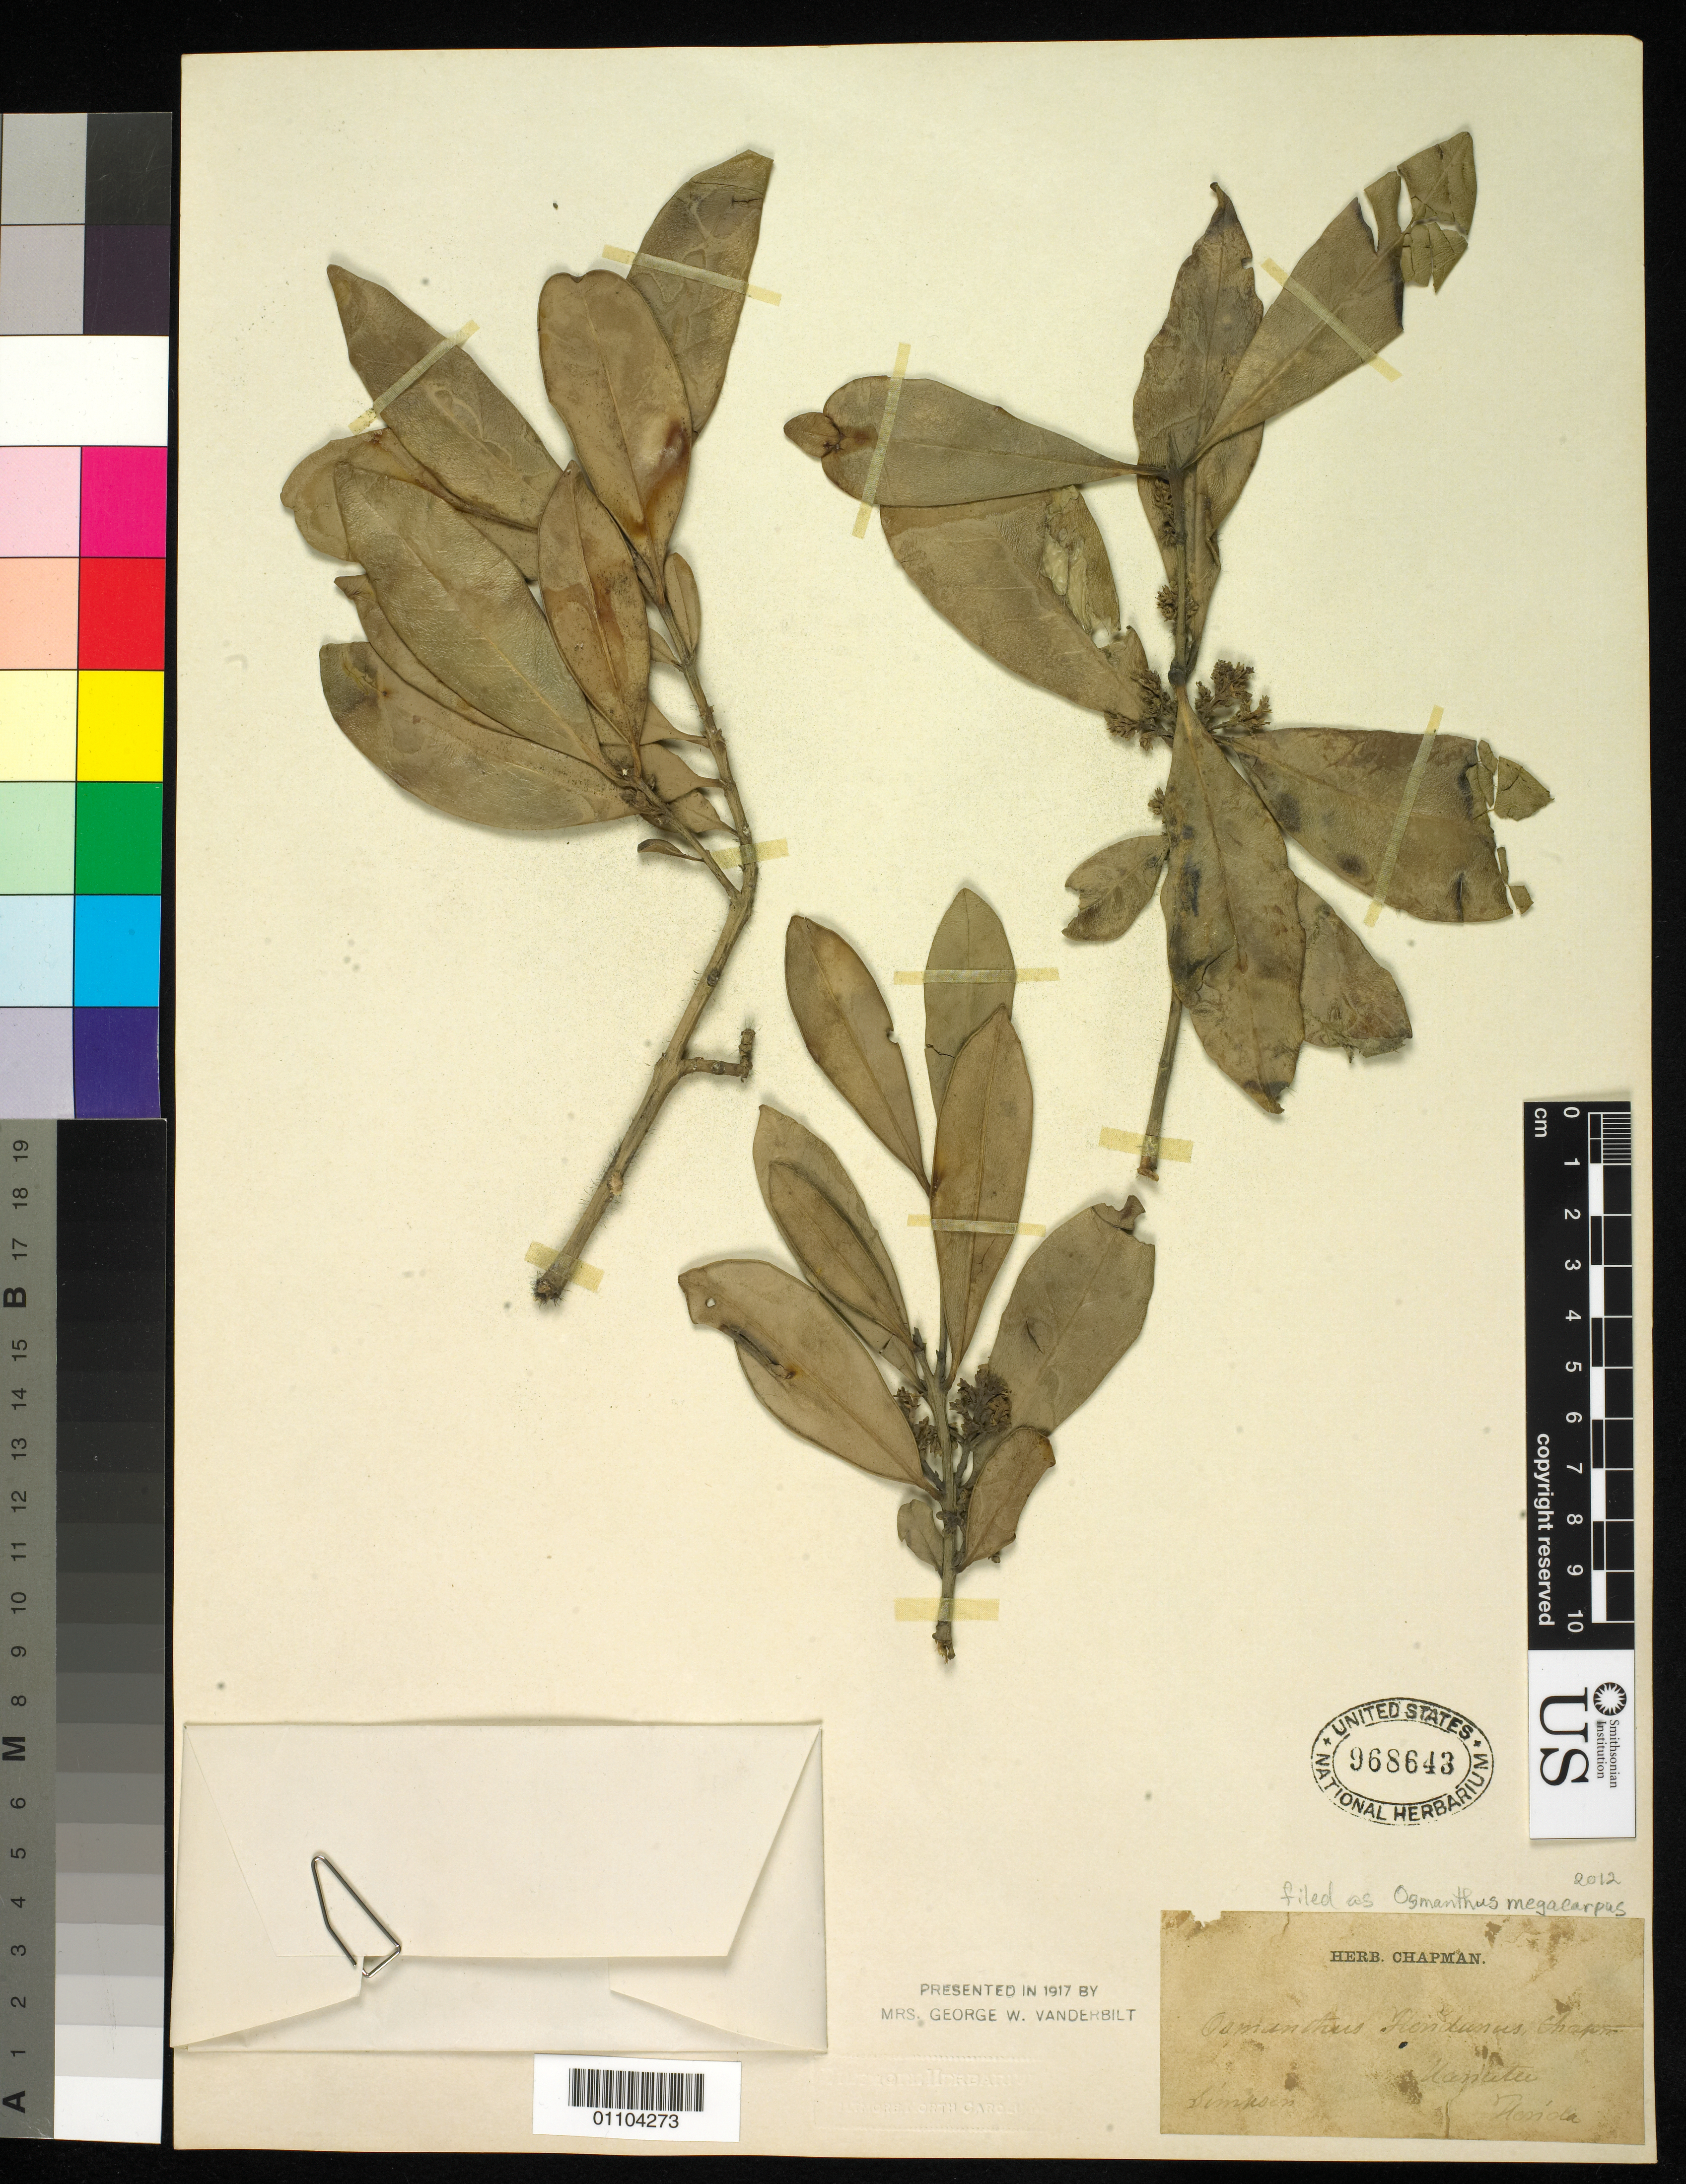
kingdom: Plantae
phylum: Tracheophyta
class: Magnoliopsida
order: Lamiales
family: Oleaceae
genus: Osmanthus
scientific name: Osmanthus megacarpus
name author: (Small) Small ex Little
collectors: J. H. Simpson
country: United States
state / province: Florida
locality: Manatee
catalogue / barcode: US 968643